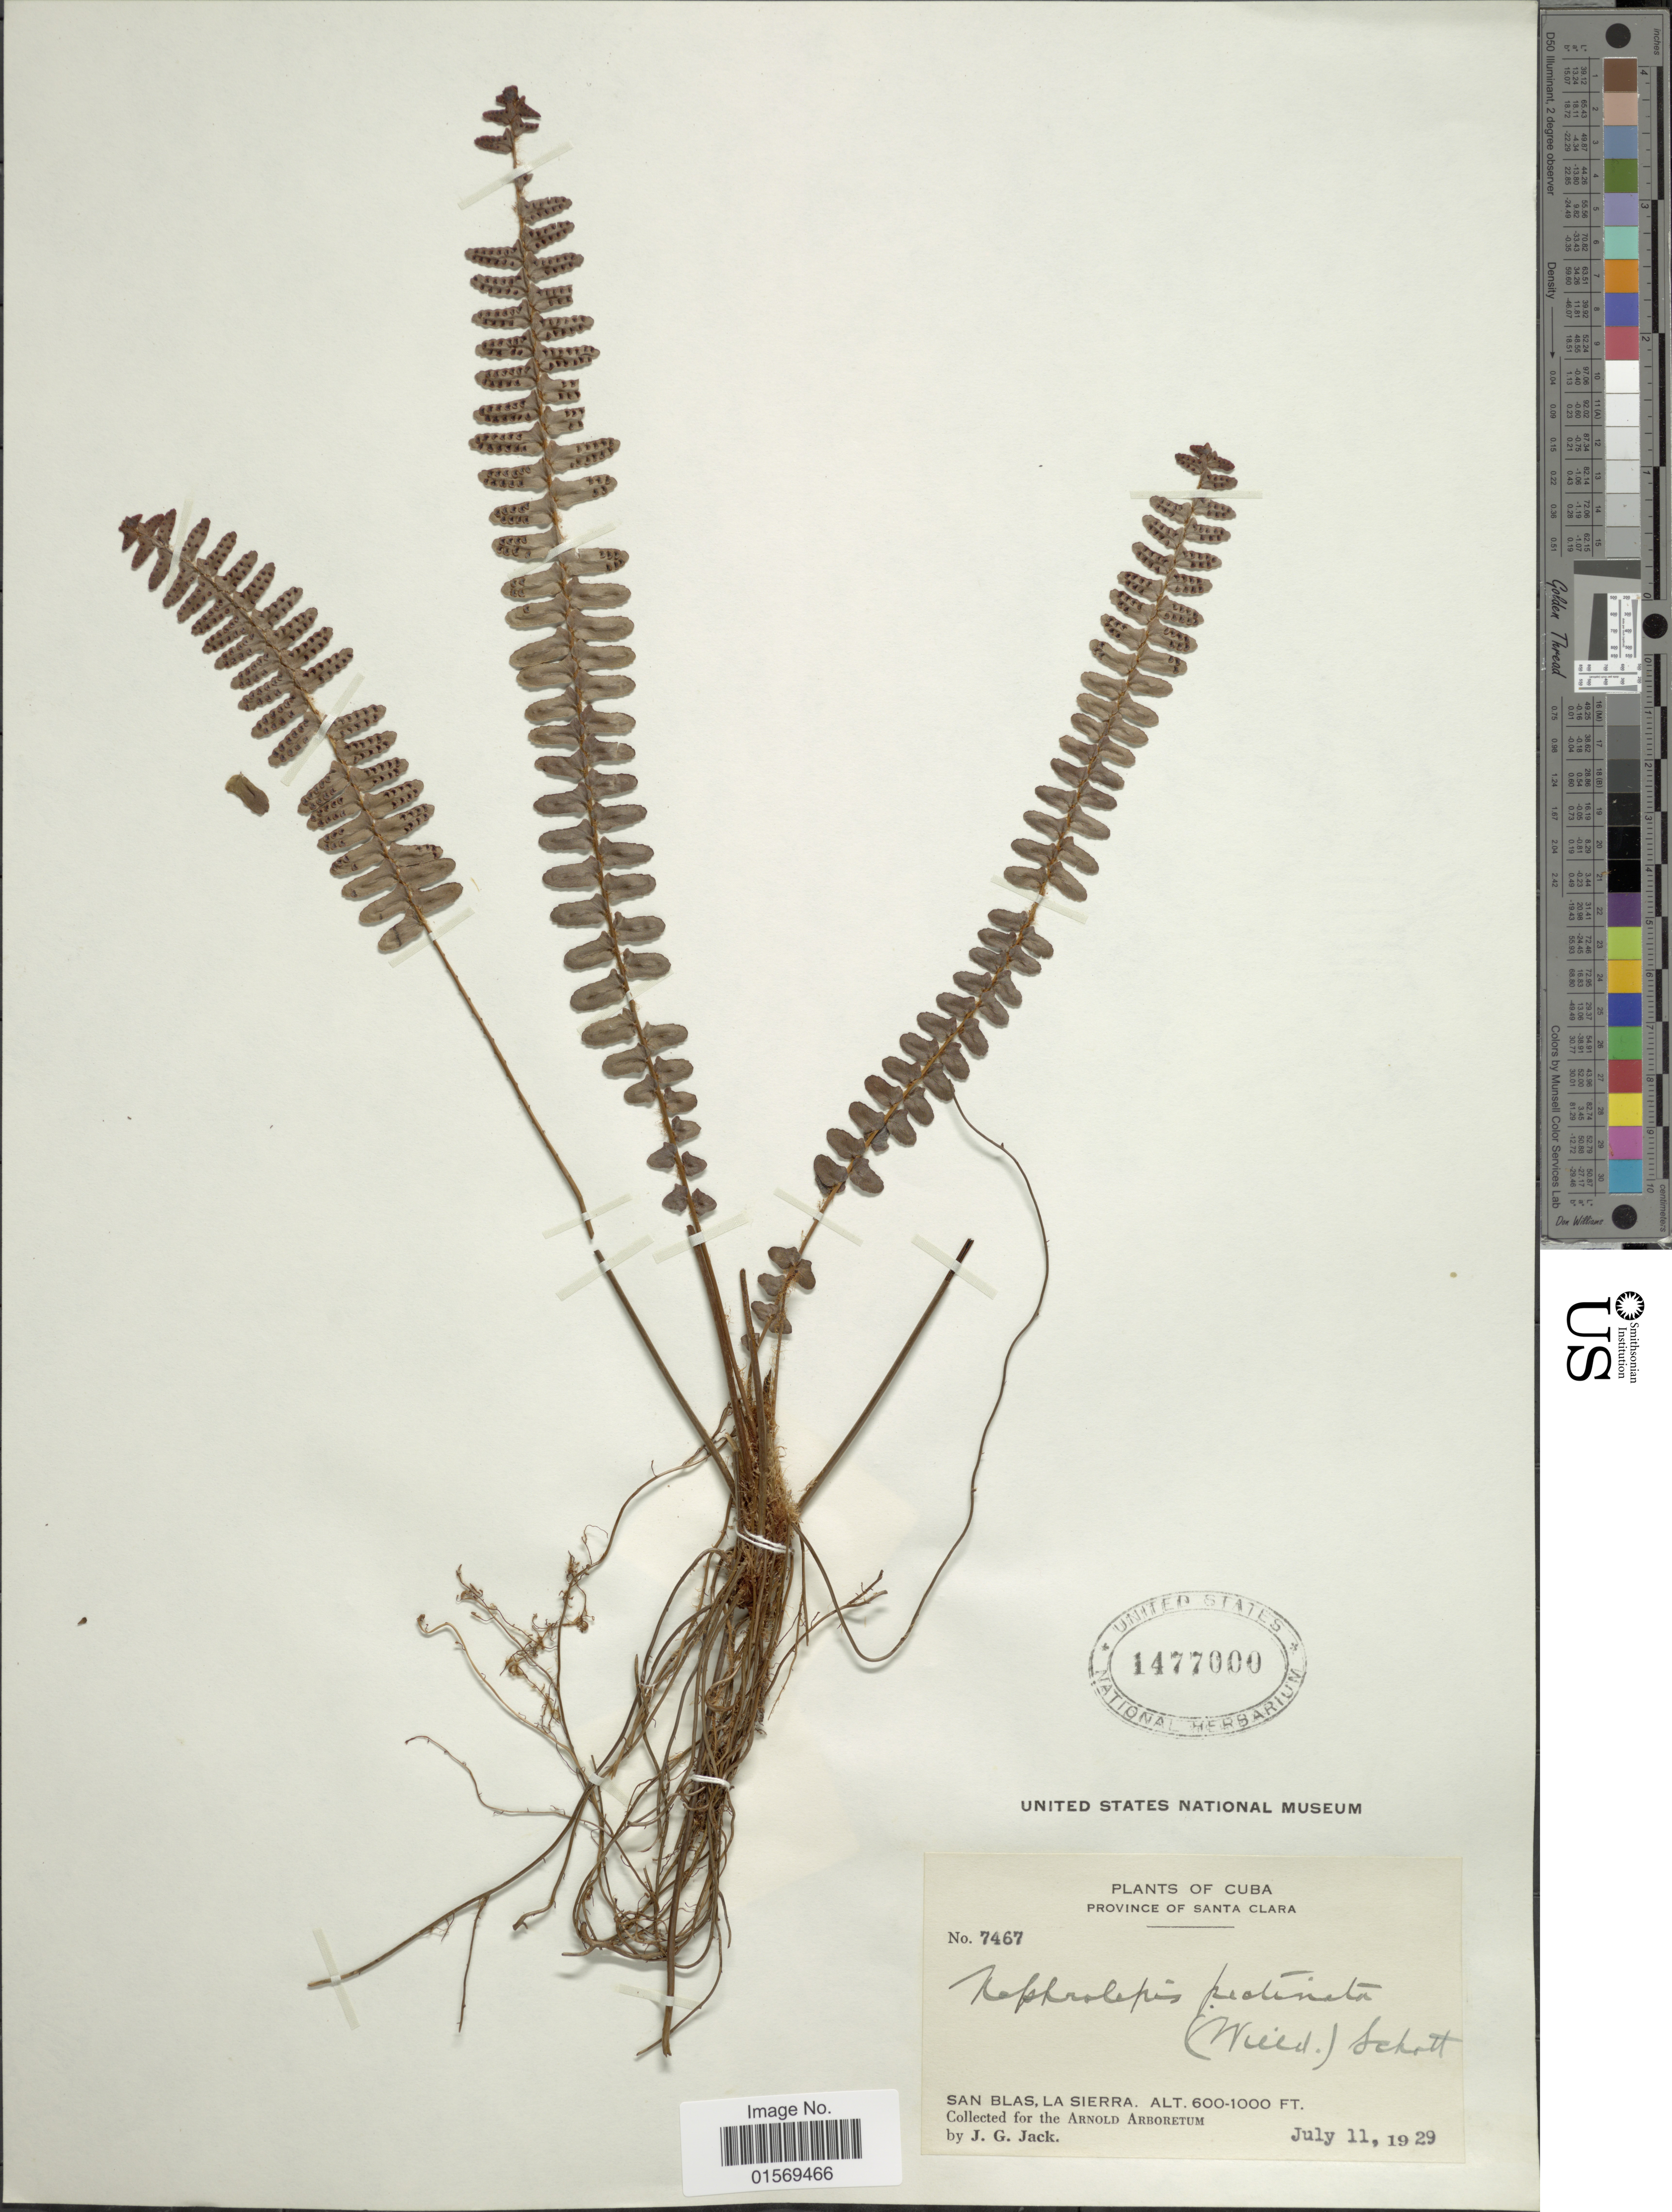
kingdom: Plantae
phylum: Tracheophyta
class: Polypodiopsida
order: Polypodiales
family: Nephrolepidaceae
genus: Nephrolepis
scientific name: Nephrolepis pectinata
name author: (Willd.) Schott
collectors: J. G. Jack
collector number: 7467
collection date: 1929-07-11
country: Cuba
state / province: Las Villas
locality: Cuba, Province of Santa Clara, San Blas, La Sierra.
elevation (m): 183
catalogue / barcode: US 1477000